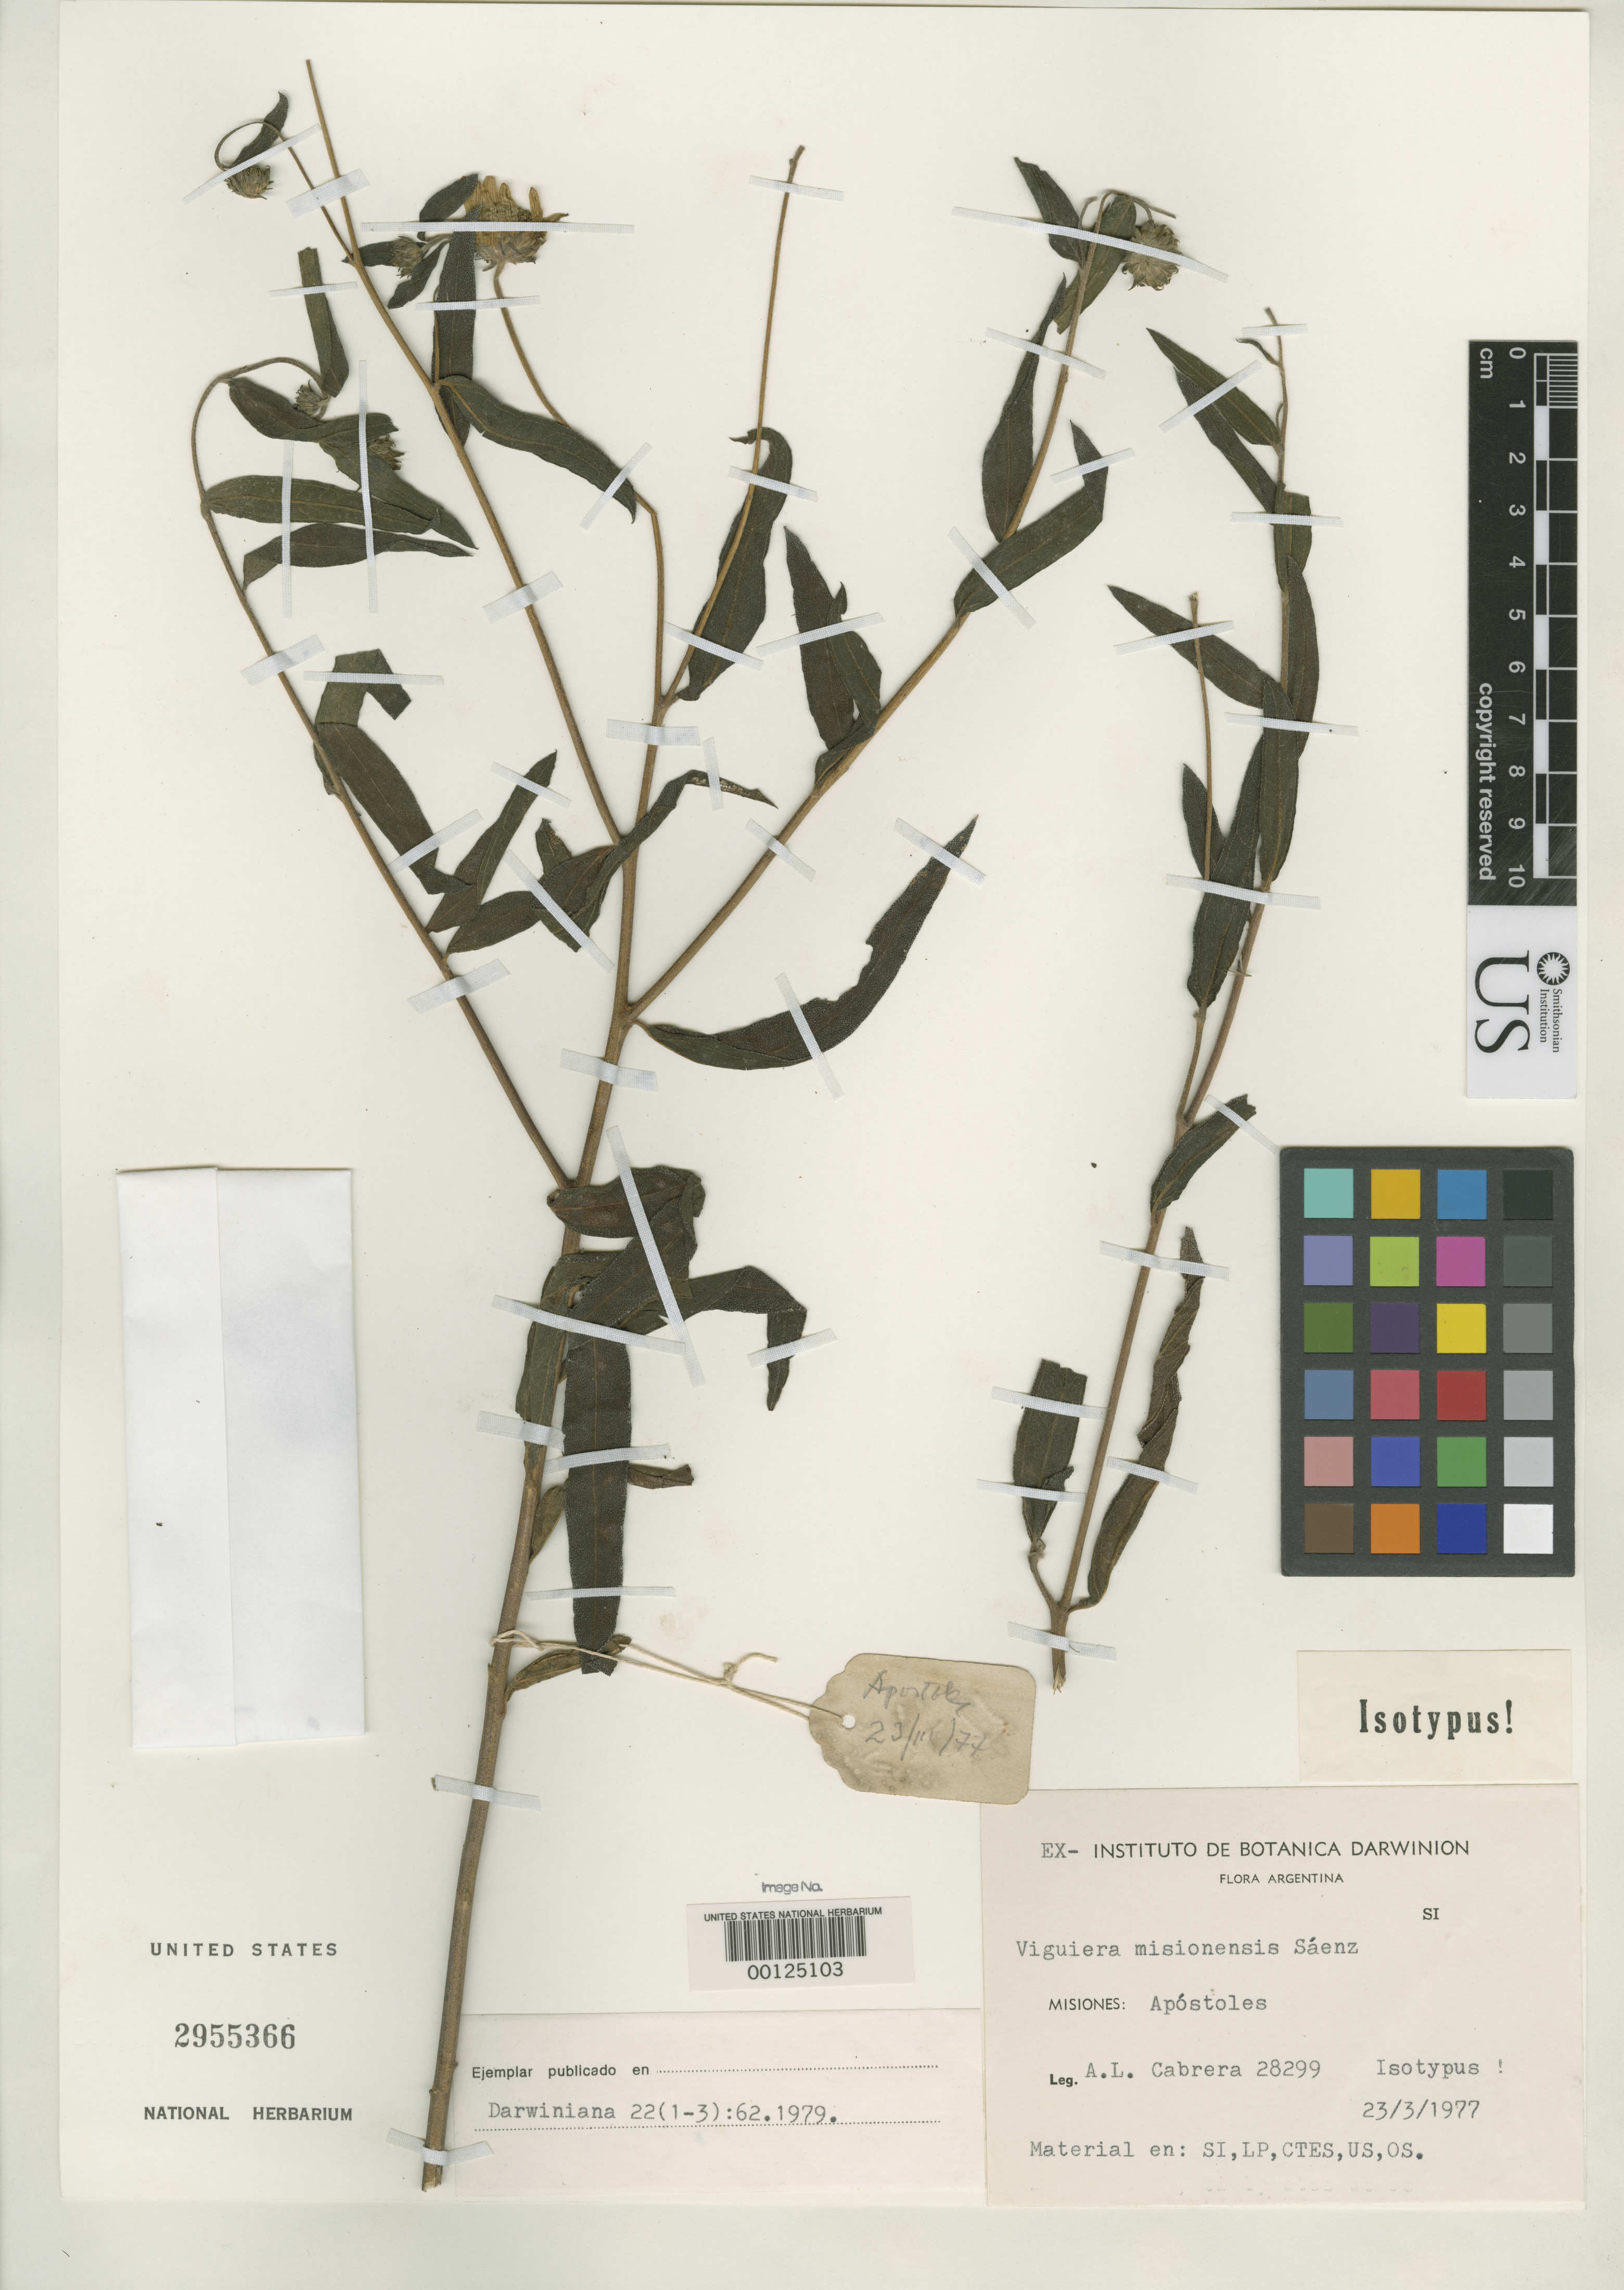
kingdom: Plantae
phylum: Tracheophyta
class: Magnoliopsida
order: Asterales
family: Asteraceae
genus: Viguiera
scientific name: Viguiera misionensis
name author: Saenz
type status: Isotype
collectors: A. L. Cabrera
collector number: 28299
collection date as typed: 23 Mar 1977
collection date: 1977-03-23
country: Argentina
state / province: Misiones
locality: Apostoles.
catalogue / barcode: US 2955366